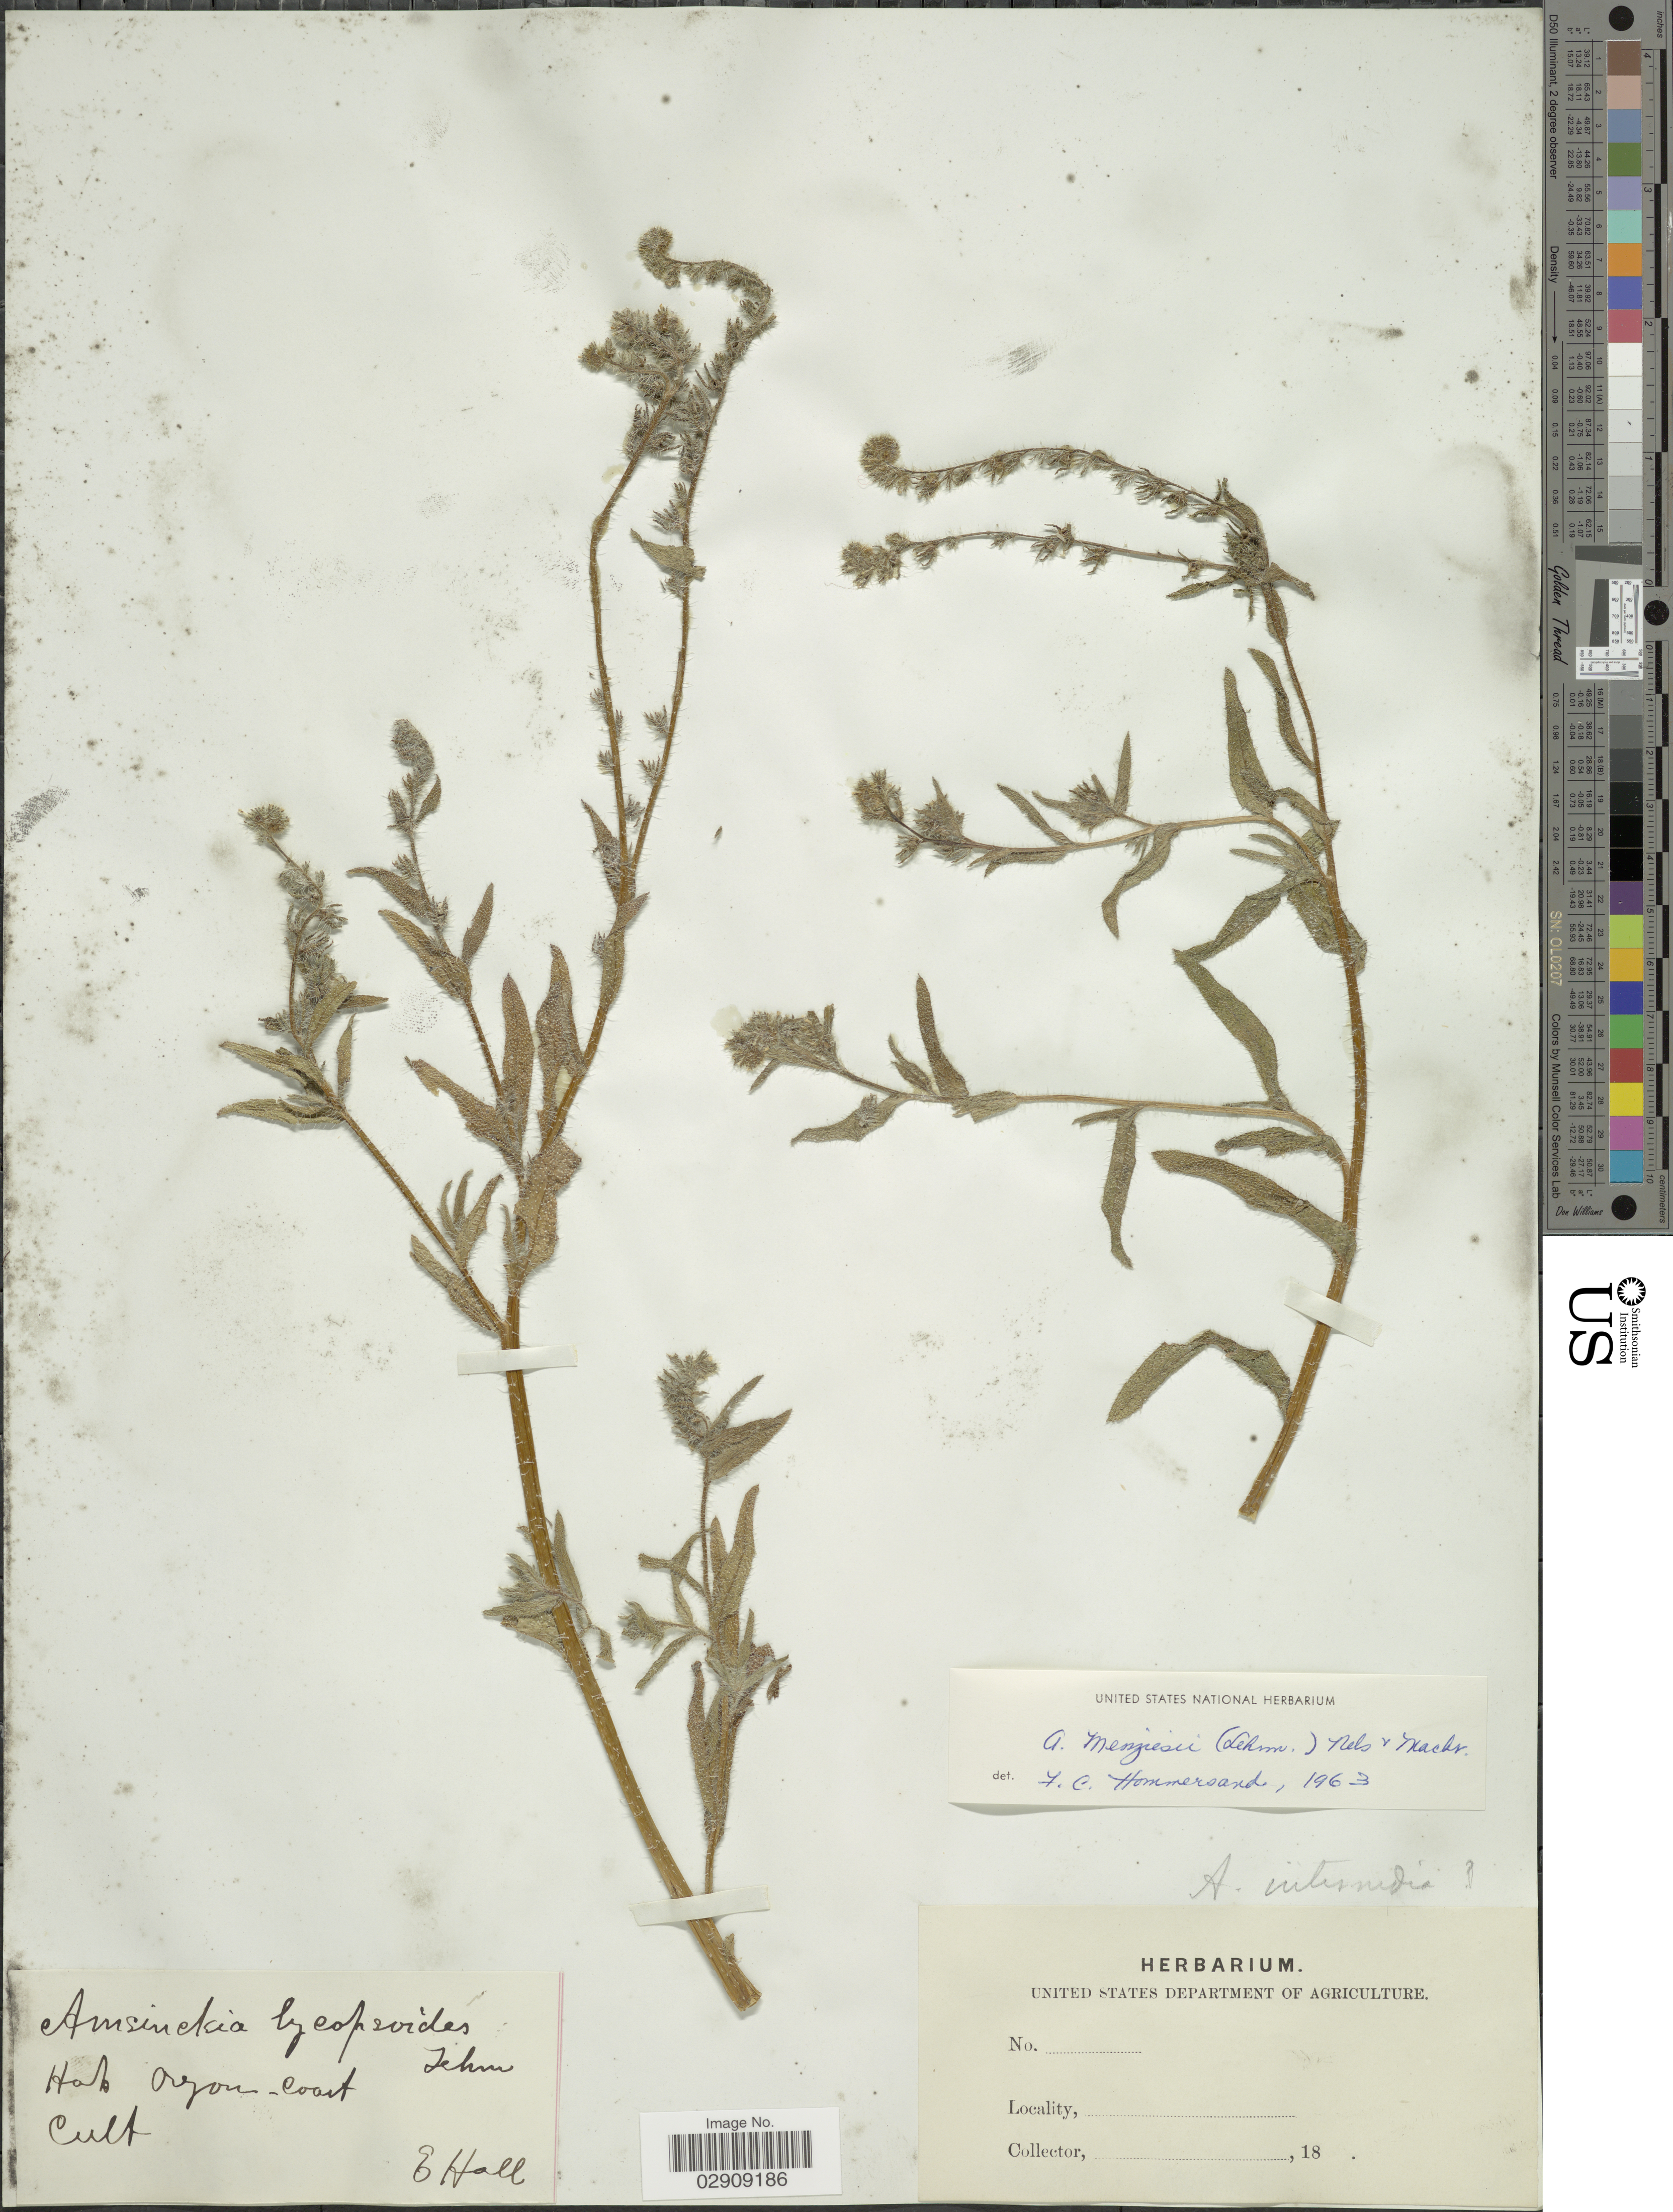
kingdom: Plantae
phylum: Tracheophyta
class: Magnoliopsida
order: Boraginales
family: Boraginaceae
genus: Amsinckia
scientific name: Amsinckia menziesii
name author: A. Nelson & J.F. Macbr.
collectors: E. Hall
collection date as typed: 18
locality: Azon [interpreted]-Coast.